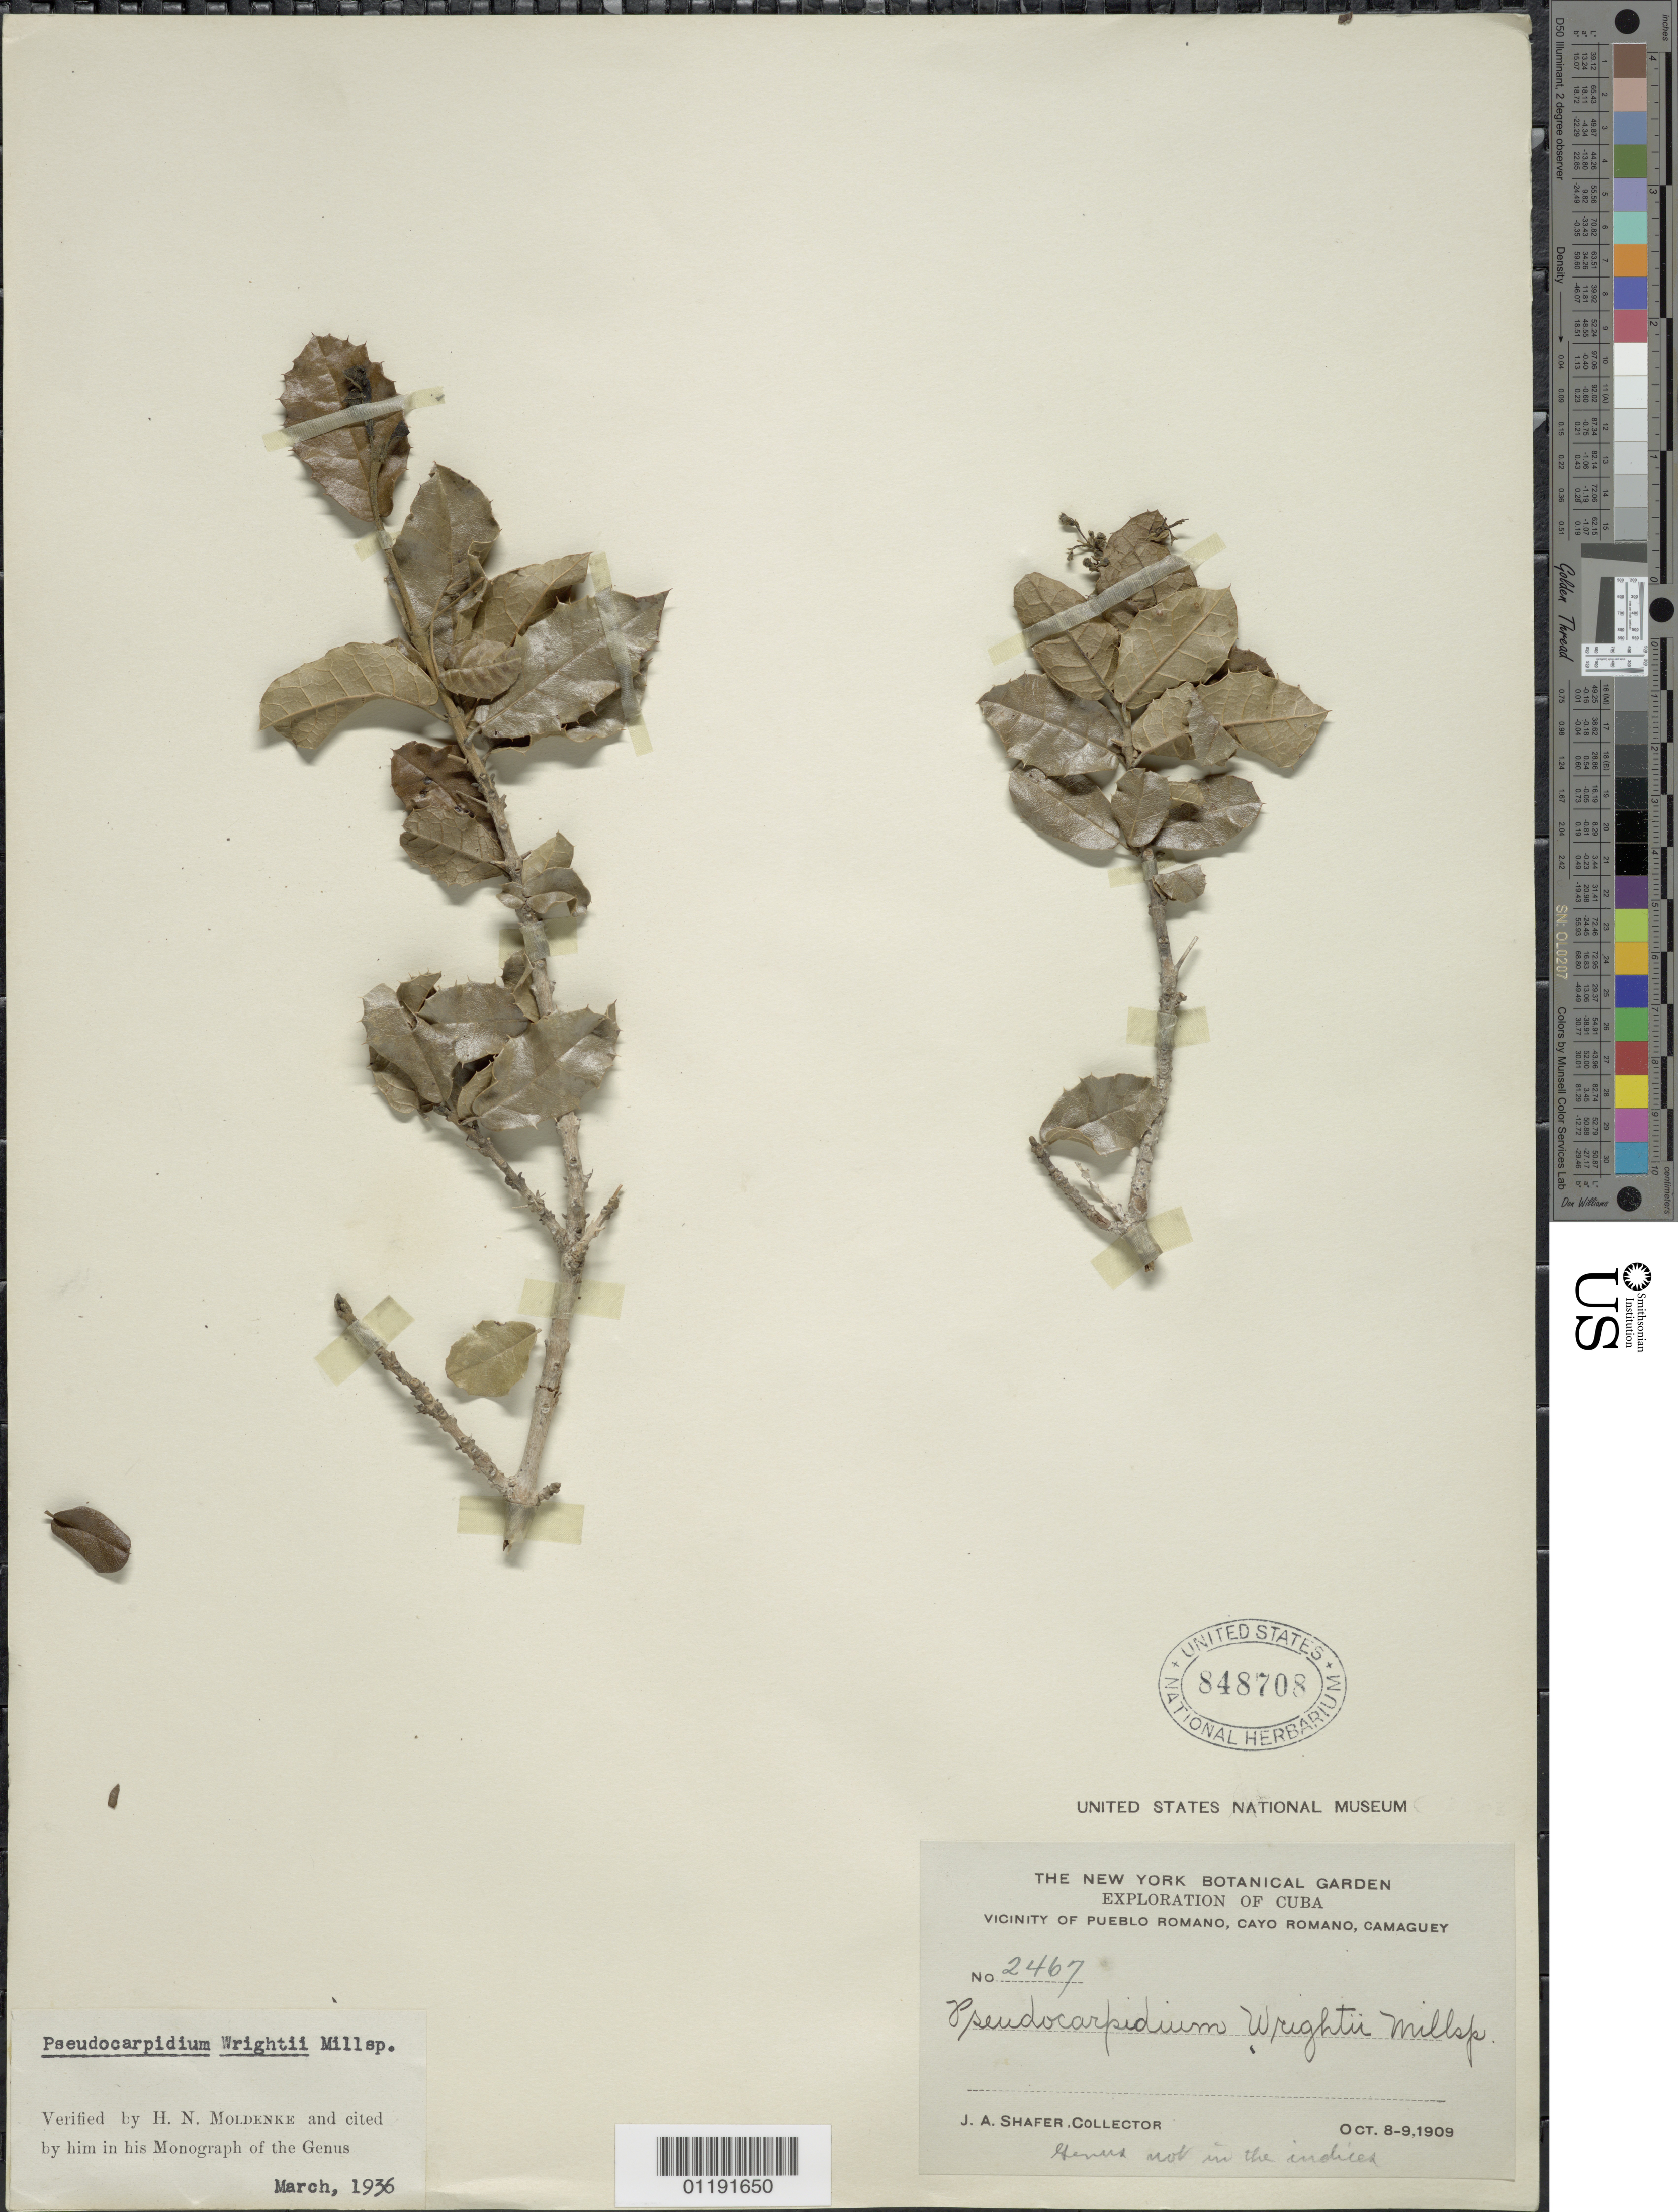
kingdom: Plantae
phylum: Tracheophyta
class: Magnoliopsida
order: Lamiales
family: Lamiaceae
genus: Pseudocarpidium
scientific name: Pseudocarpidium wrightii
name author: Millsp.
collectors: J. A. Shafer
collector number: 2467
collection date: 1909-10-08/1909-10-09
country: Cuba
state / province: Camagüey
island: Cuba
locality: Cayo Romano, vicinity of Pueblo Romano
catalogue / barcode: US 848708